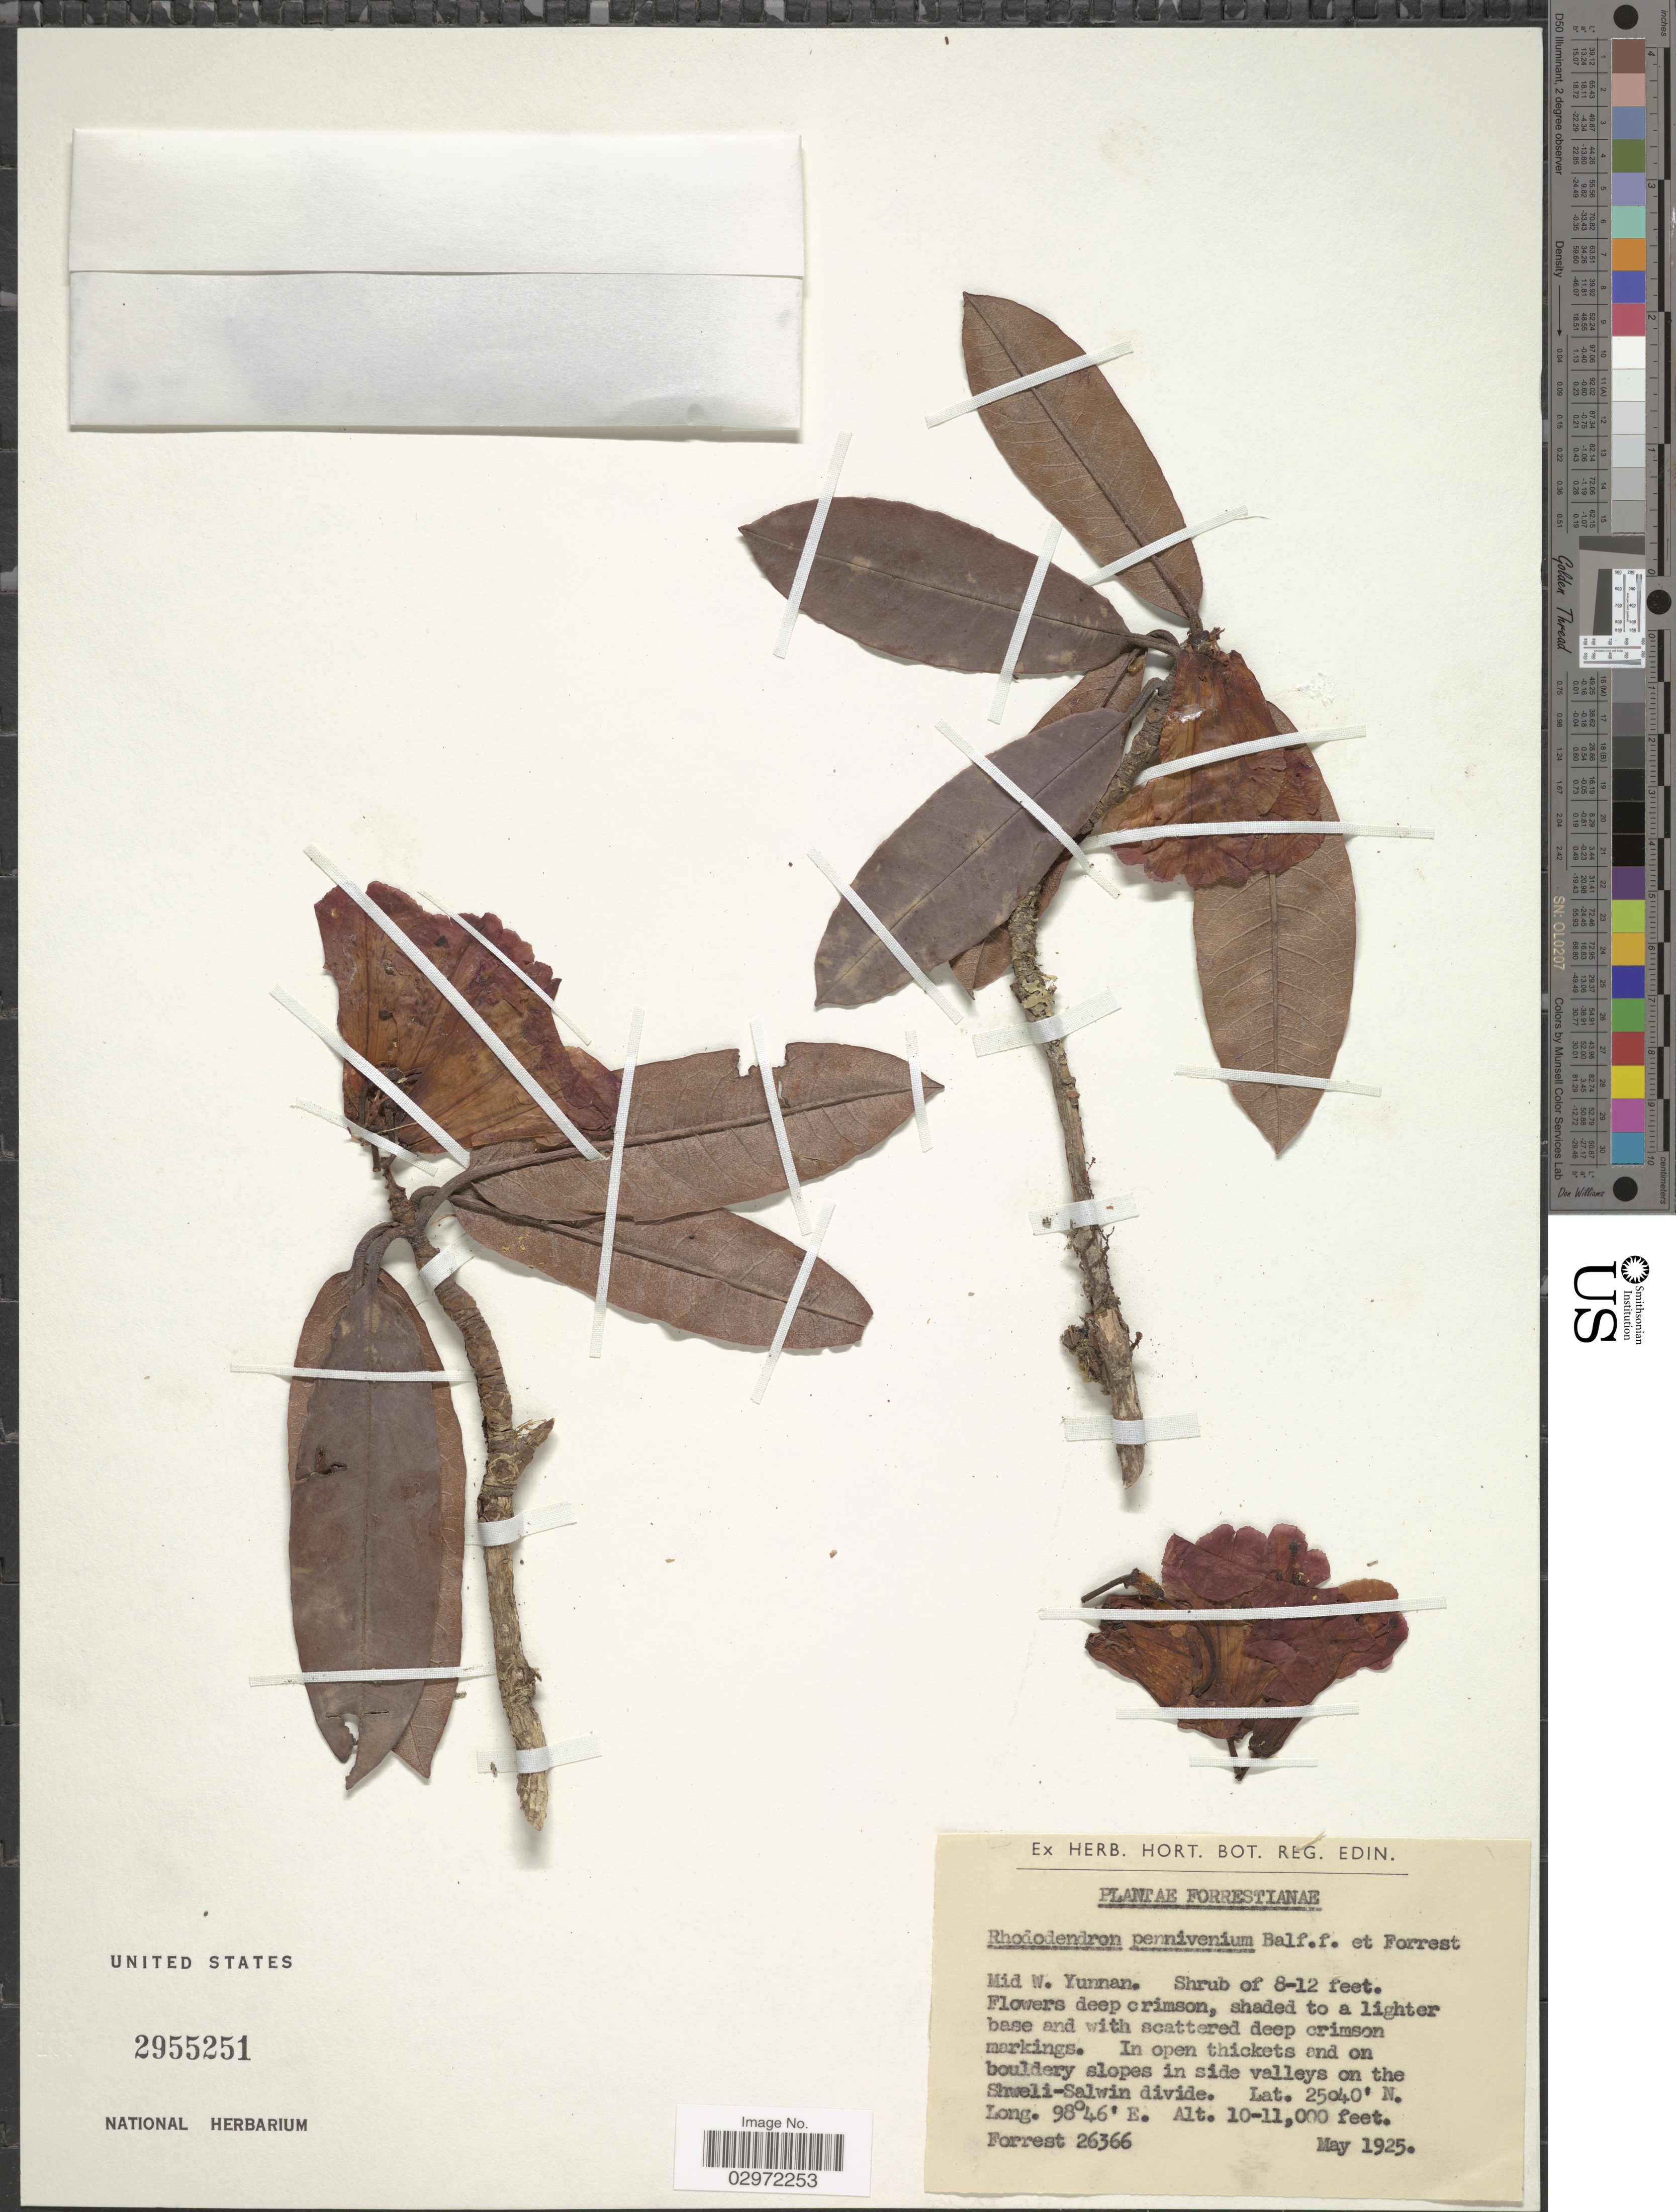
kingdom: Plantae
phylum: Tracheophyta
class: Magnoliopsida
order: Ericales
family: Ericaceae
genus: Rhododendron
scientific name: Rhododendron pennivenium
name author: Balf. f. & Forrest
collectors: -. Forrest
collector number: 26366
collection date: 1925-05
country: China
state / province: Yunnan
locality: Mid W. Yunnan. In open thickets and on bouldery slopes in side valleys on the Shweli-Salwin divide.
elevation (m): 3048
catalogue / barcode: US 2955251